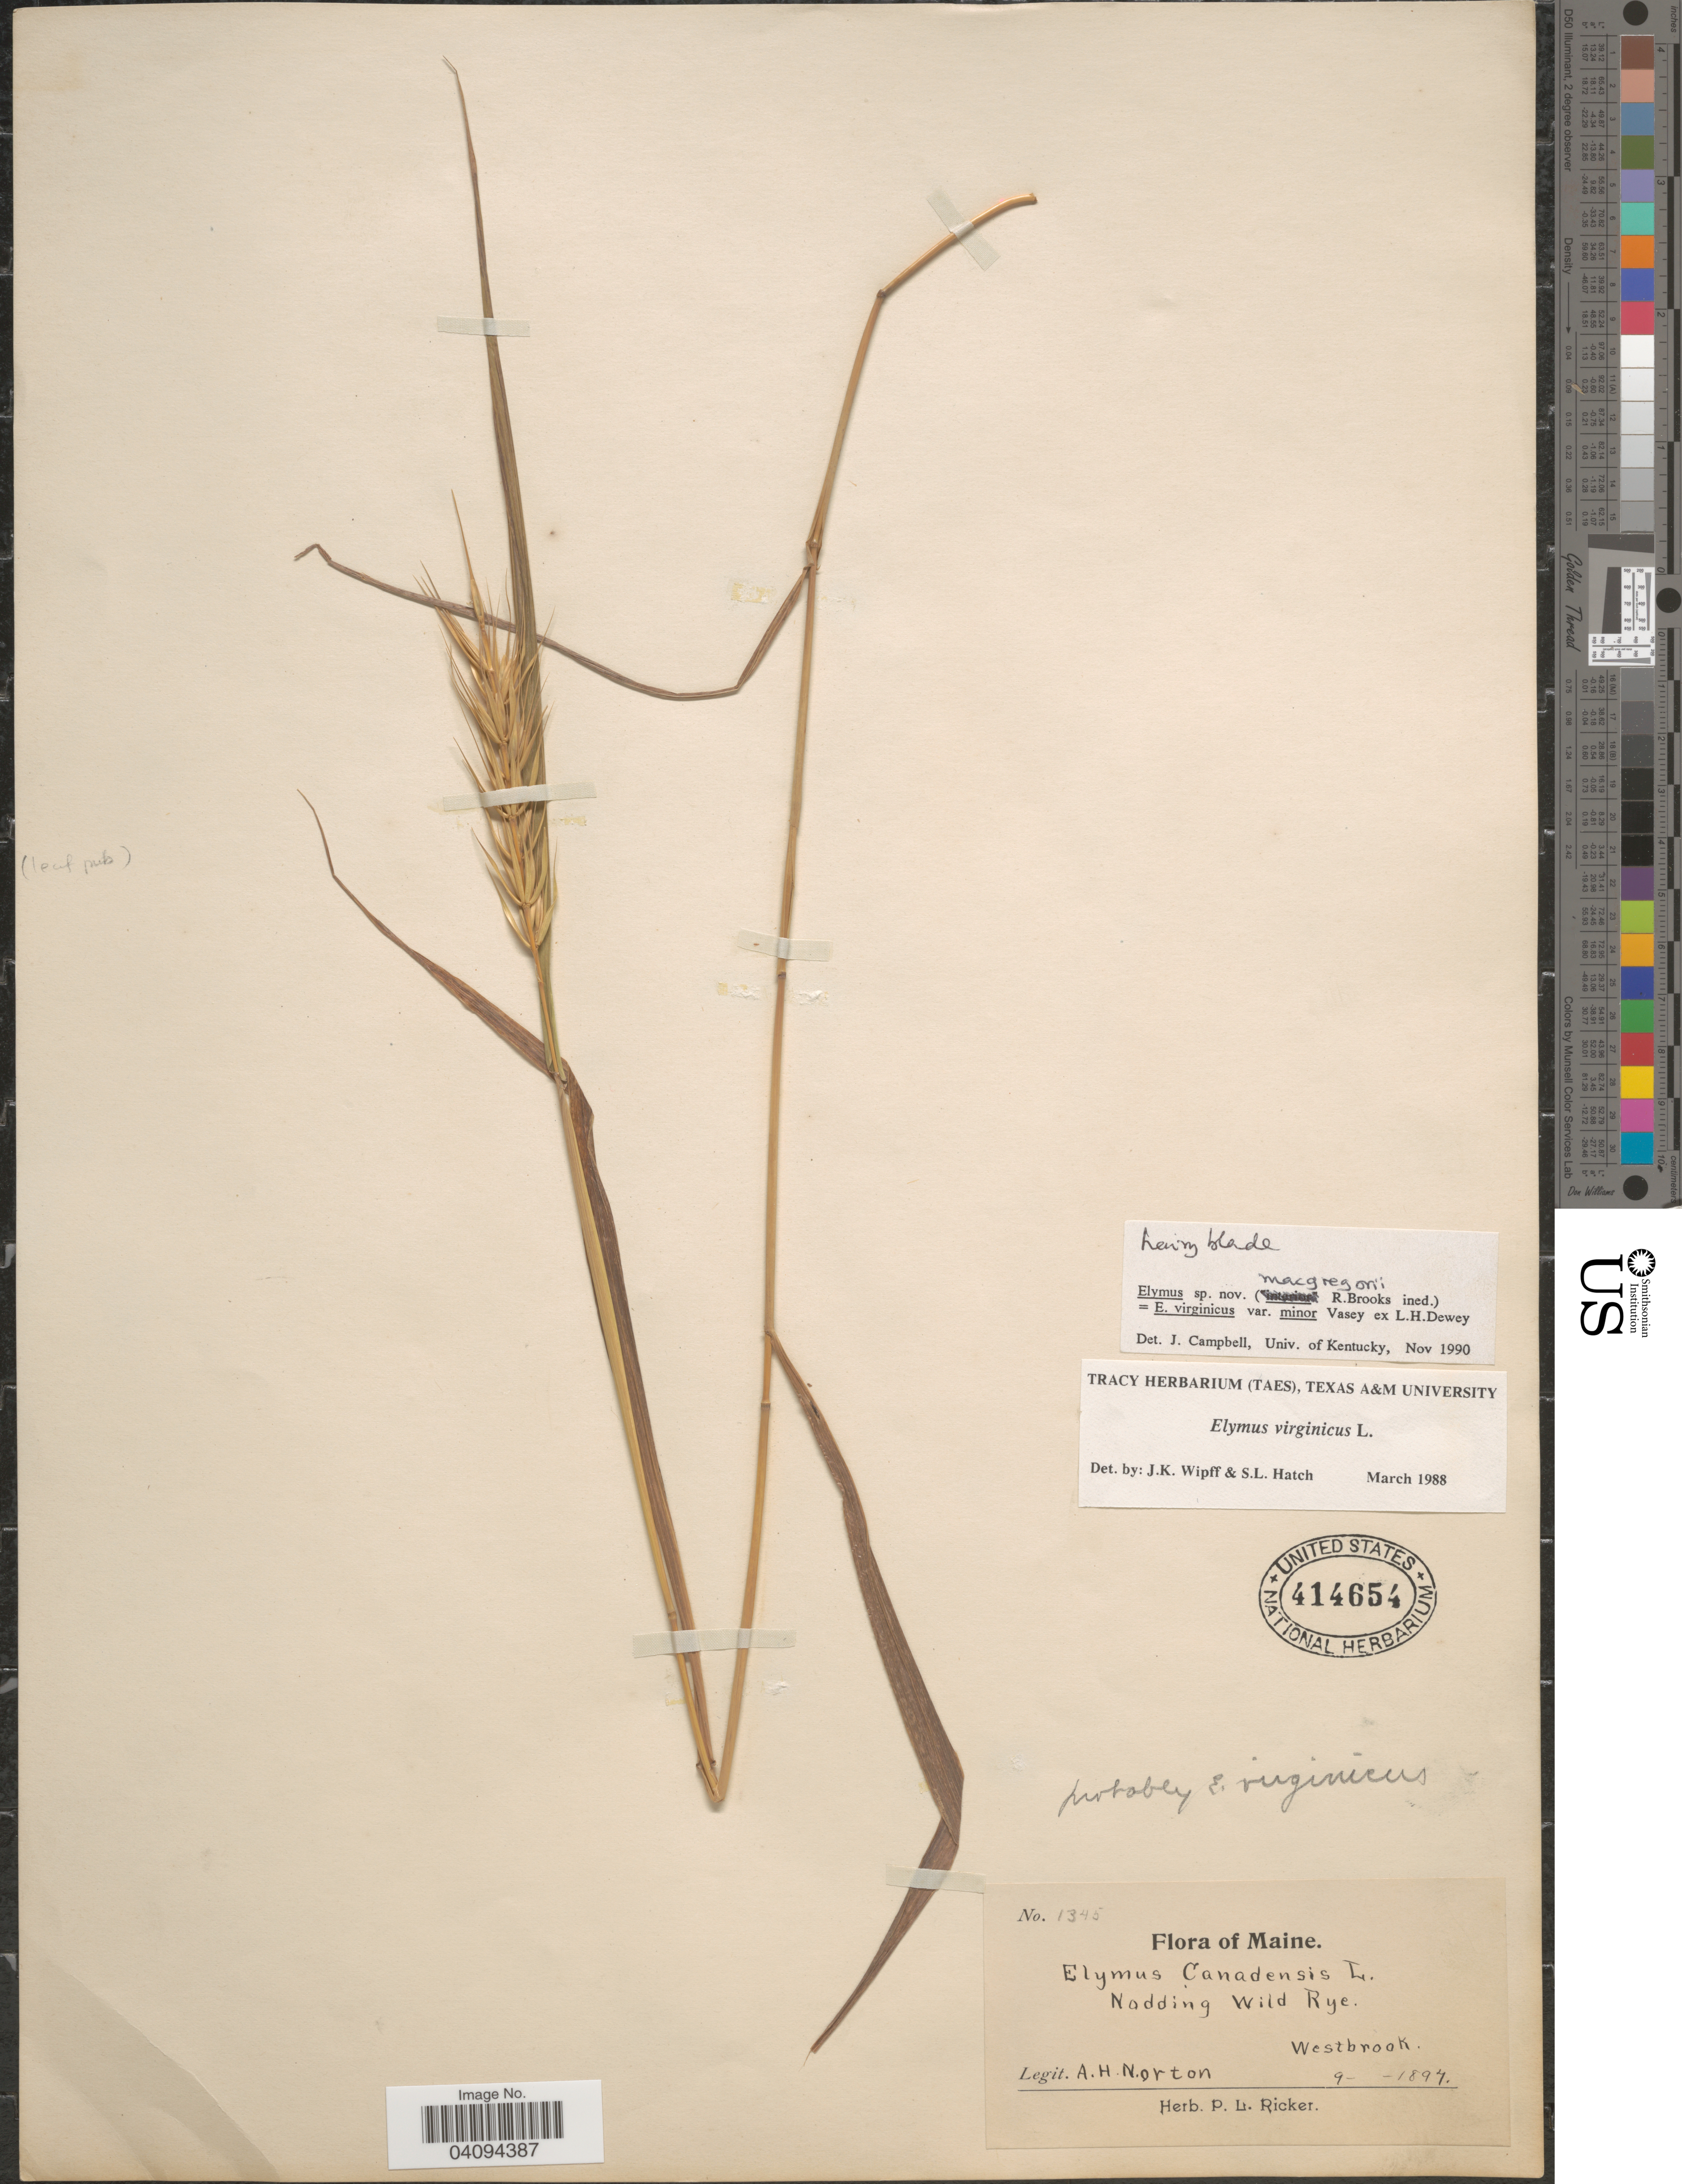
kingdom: Plantae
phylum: Tracheophyta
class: Liliopsida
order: Poales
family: Poaceae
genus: Elymus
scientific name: Elymus macgregorii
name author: R.E. Brooks & J.J.N. Campb.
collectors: A. Norton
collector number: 1345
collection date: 1894-09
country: United States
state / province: Maine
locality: Nodding Wild Rye. Westbrook.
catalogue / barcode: US 414654